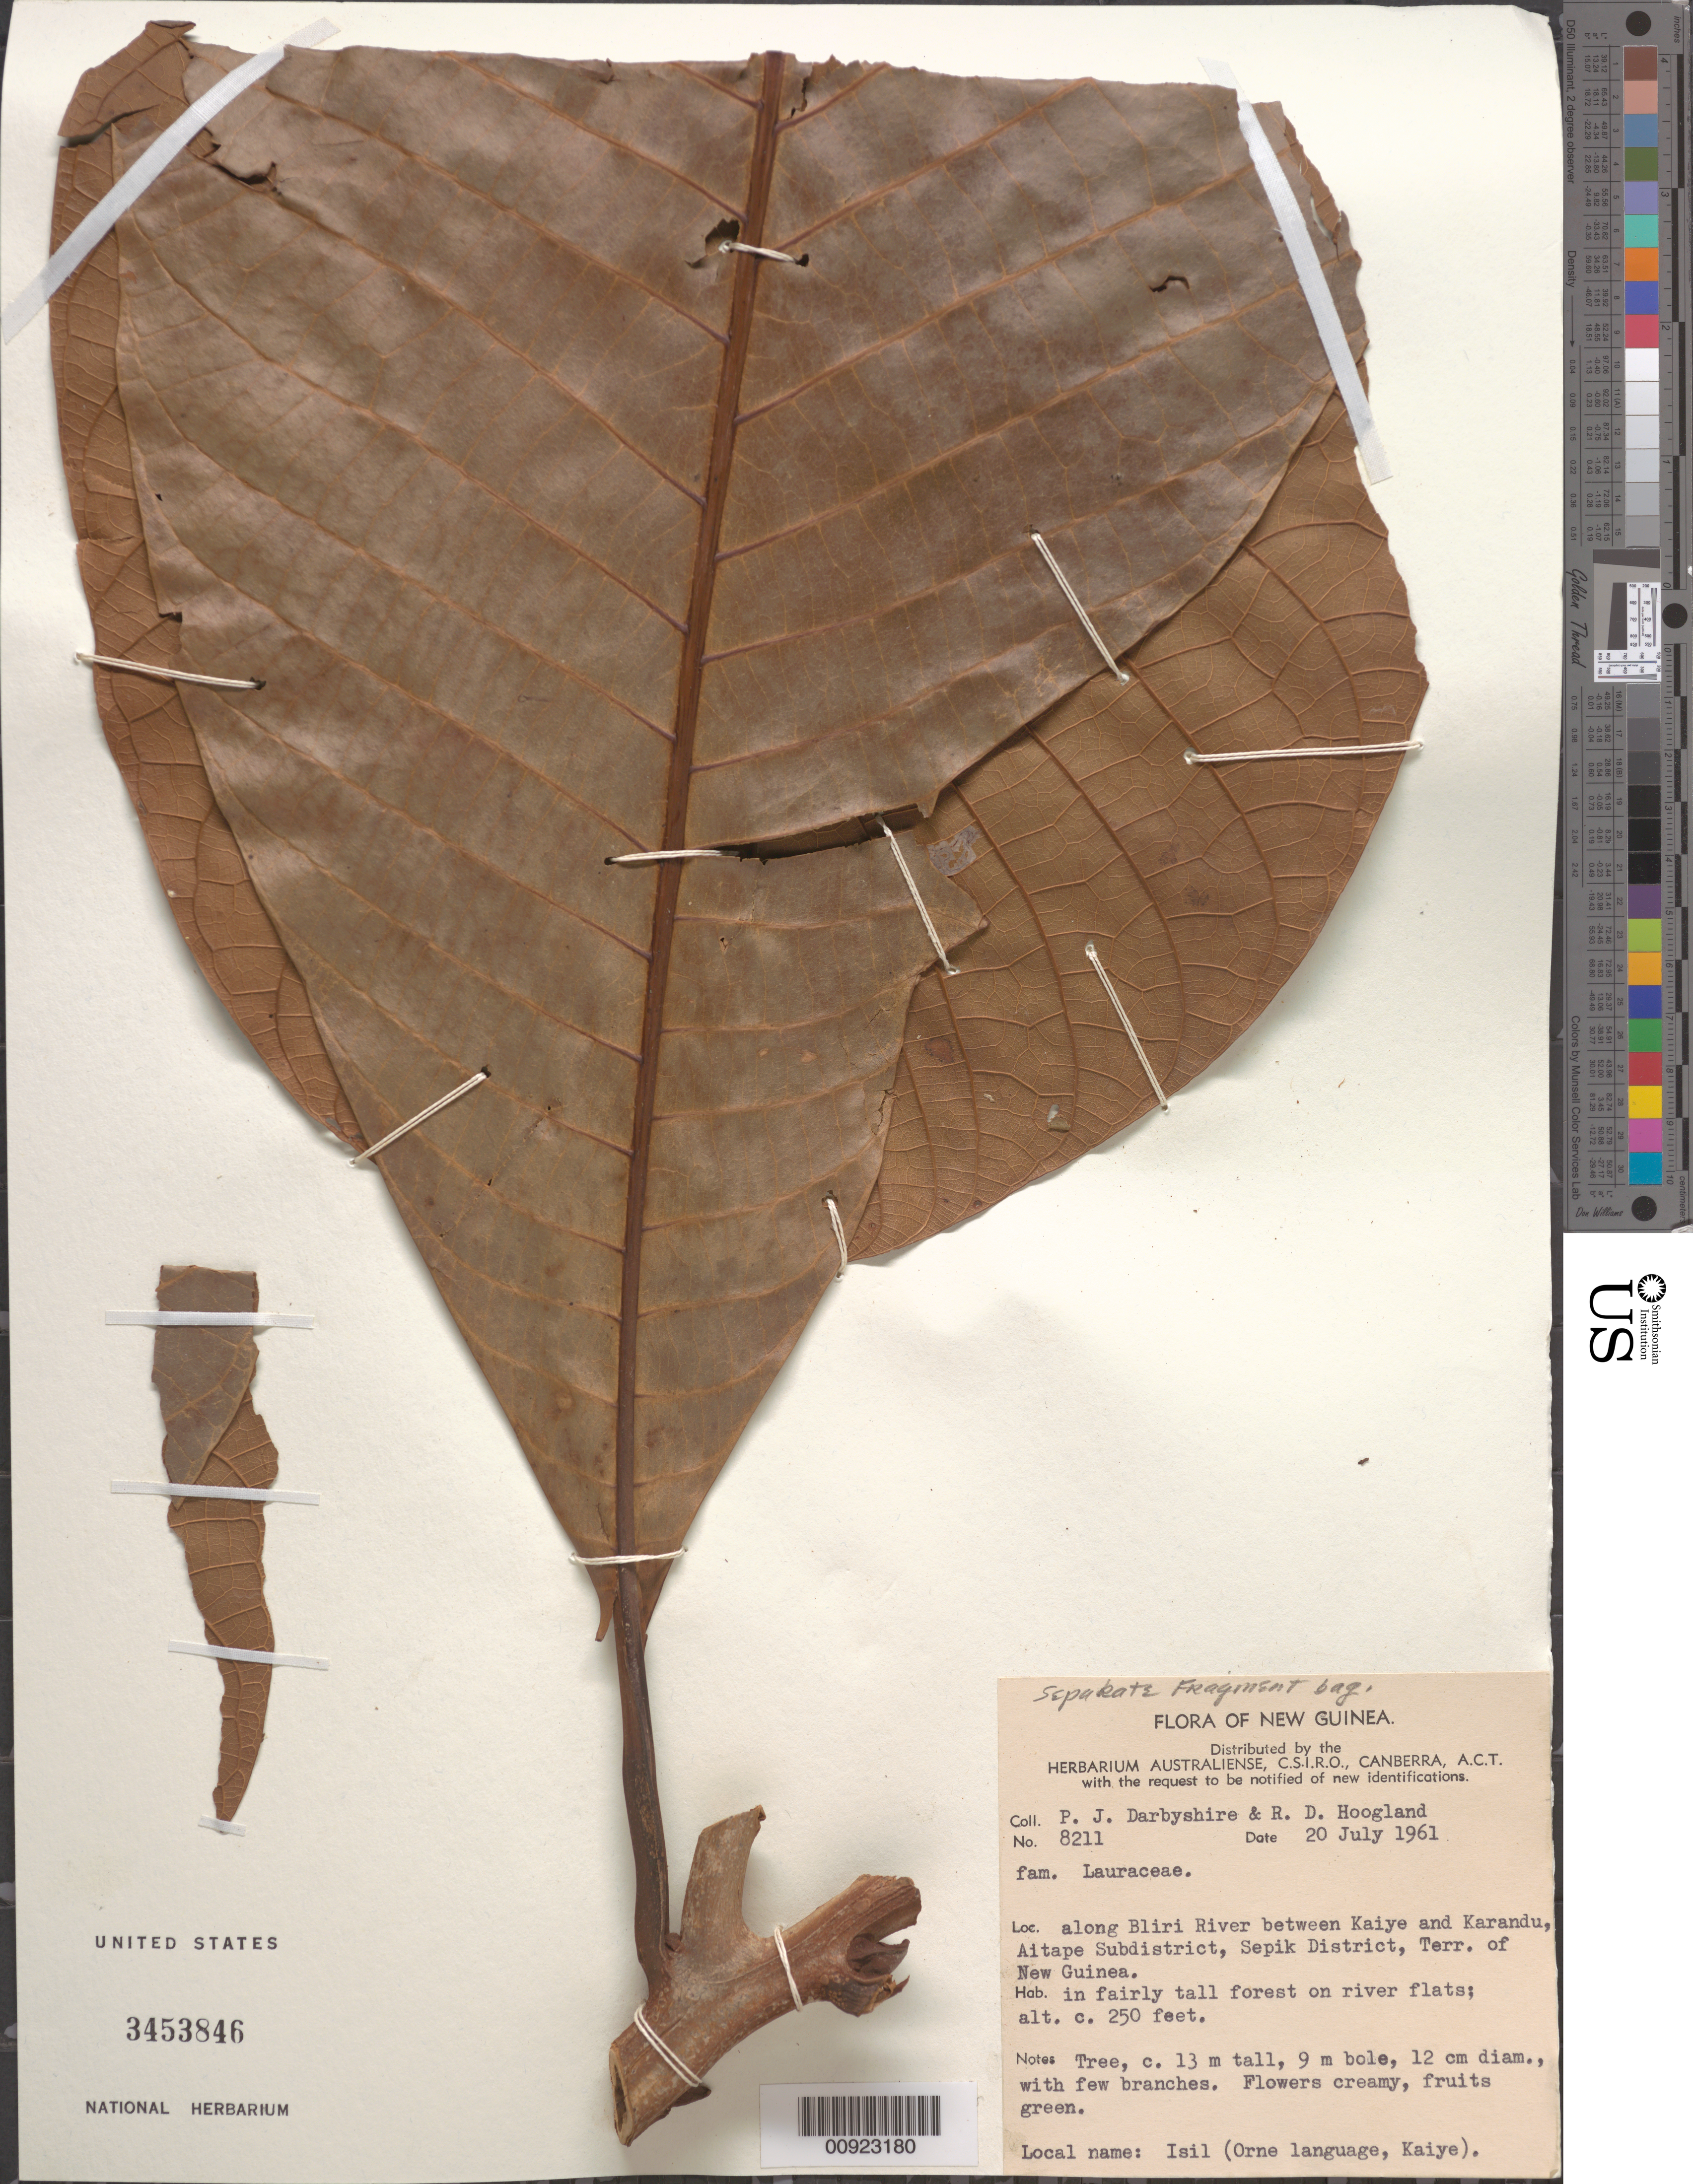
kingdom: Plantae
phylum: Tracheophyta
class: Magnoliopsida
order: Laurales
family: Lauraceae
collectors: P. Darbyshire & R. D. Hoogland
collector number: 8211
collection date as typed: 20 Jul 1961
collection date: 1961-07-20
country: Papua New Guinea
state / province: Sandaun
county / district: Aitape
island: New Guinea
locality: along Bliri River between Kaiye and Karandu, Aitape Subdistrict, Sepik District, Terr. Of New Guinea.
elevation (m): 76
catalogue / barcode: US 3453846